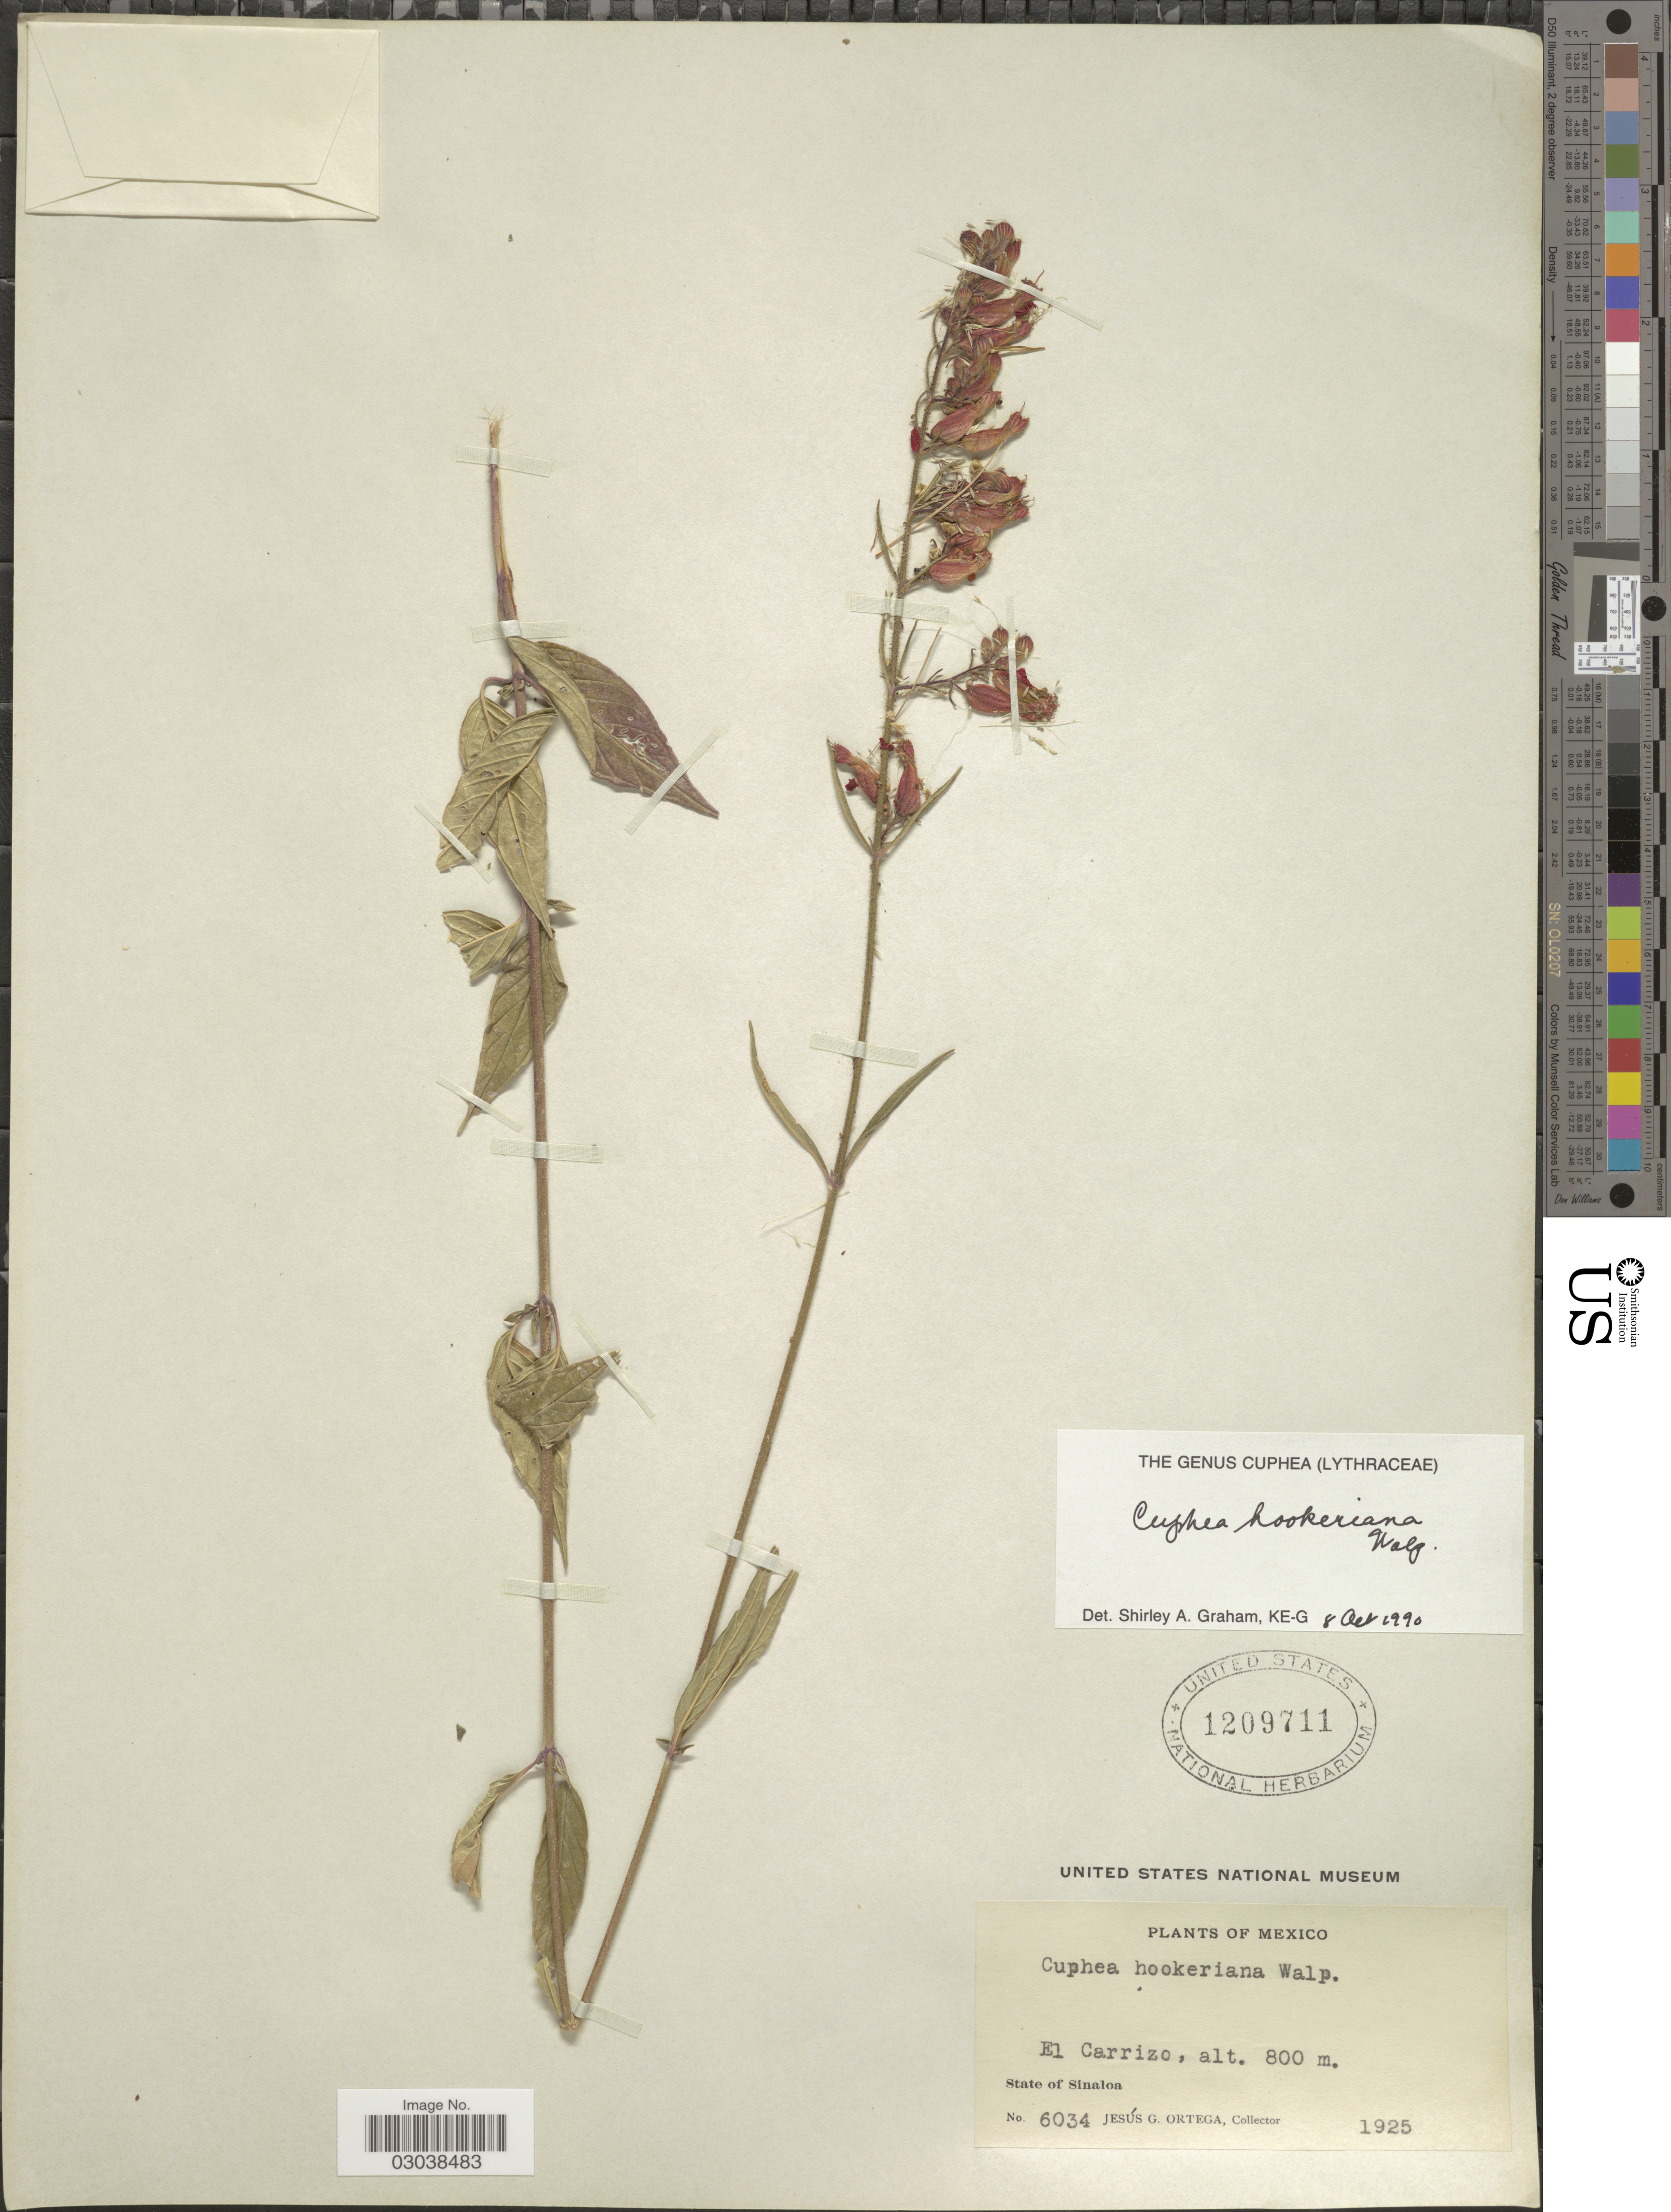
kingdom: Plantae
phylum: Tracheophyta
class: Magnoliopsida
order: Myrtales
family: Lythraceae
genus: Cuphea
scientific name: Cuphea hookeriana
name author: Walp.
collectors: J. Ortega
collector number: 6034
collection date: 1925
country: Mexico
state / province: Sinaloa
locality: El Carrizo.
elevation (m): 800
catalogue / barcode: US 1209711